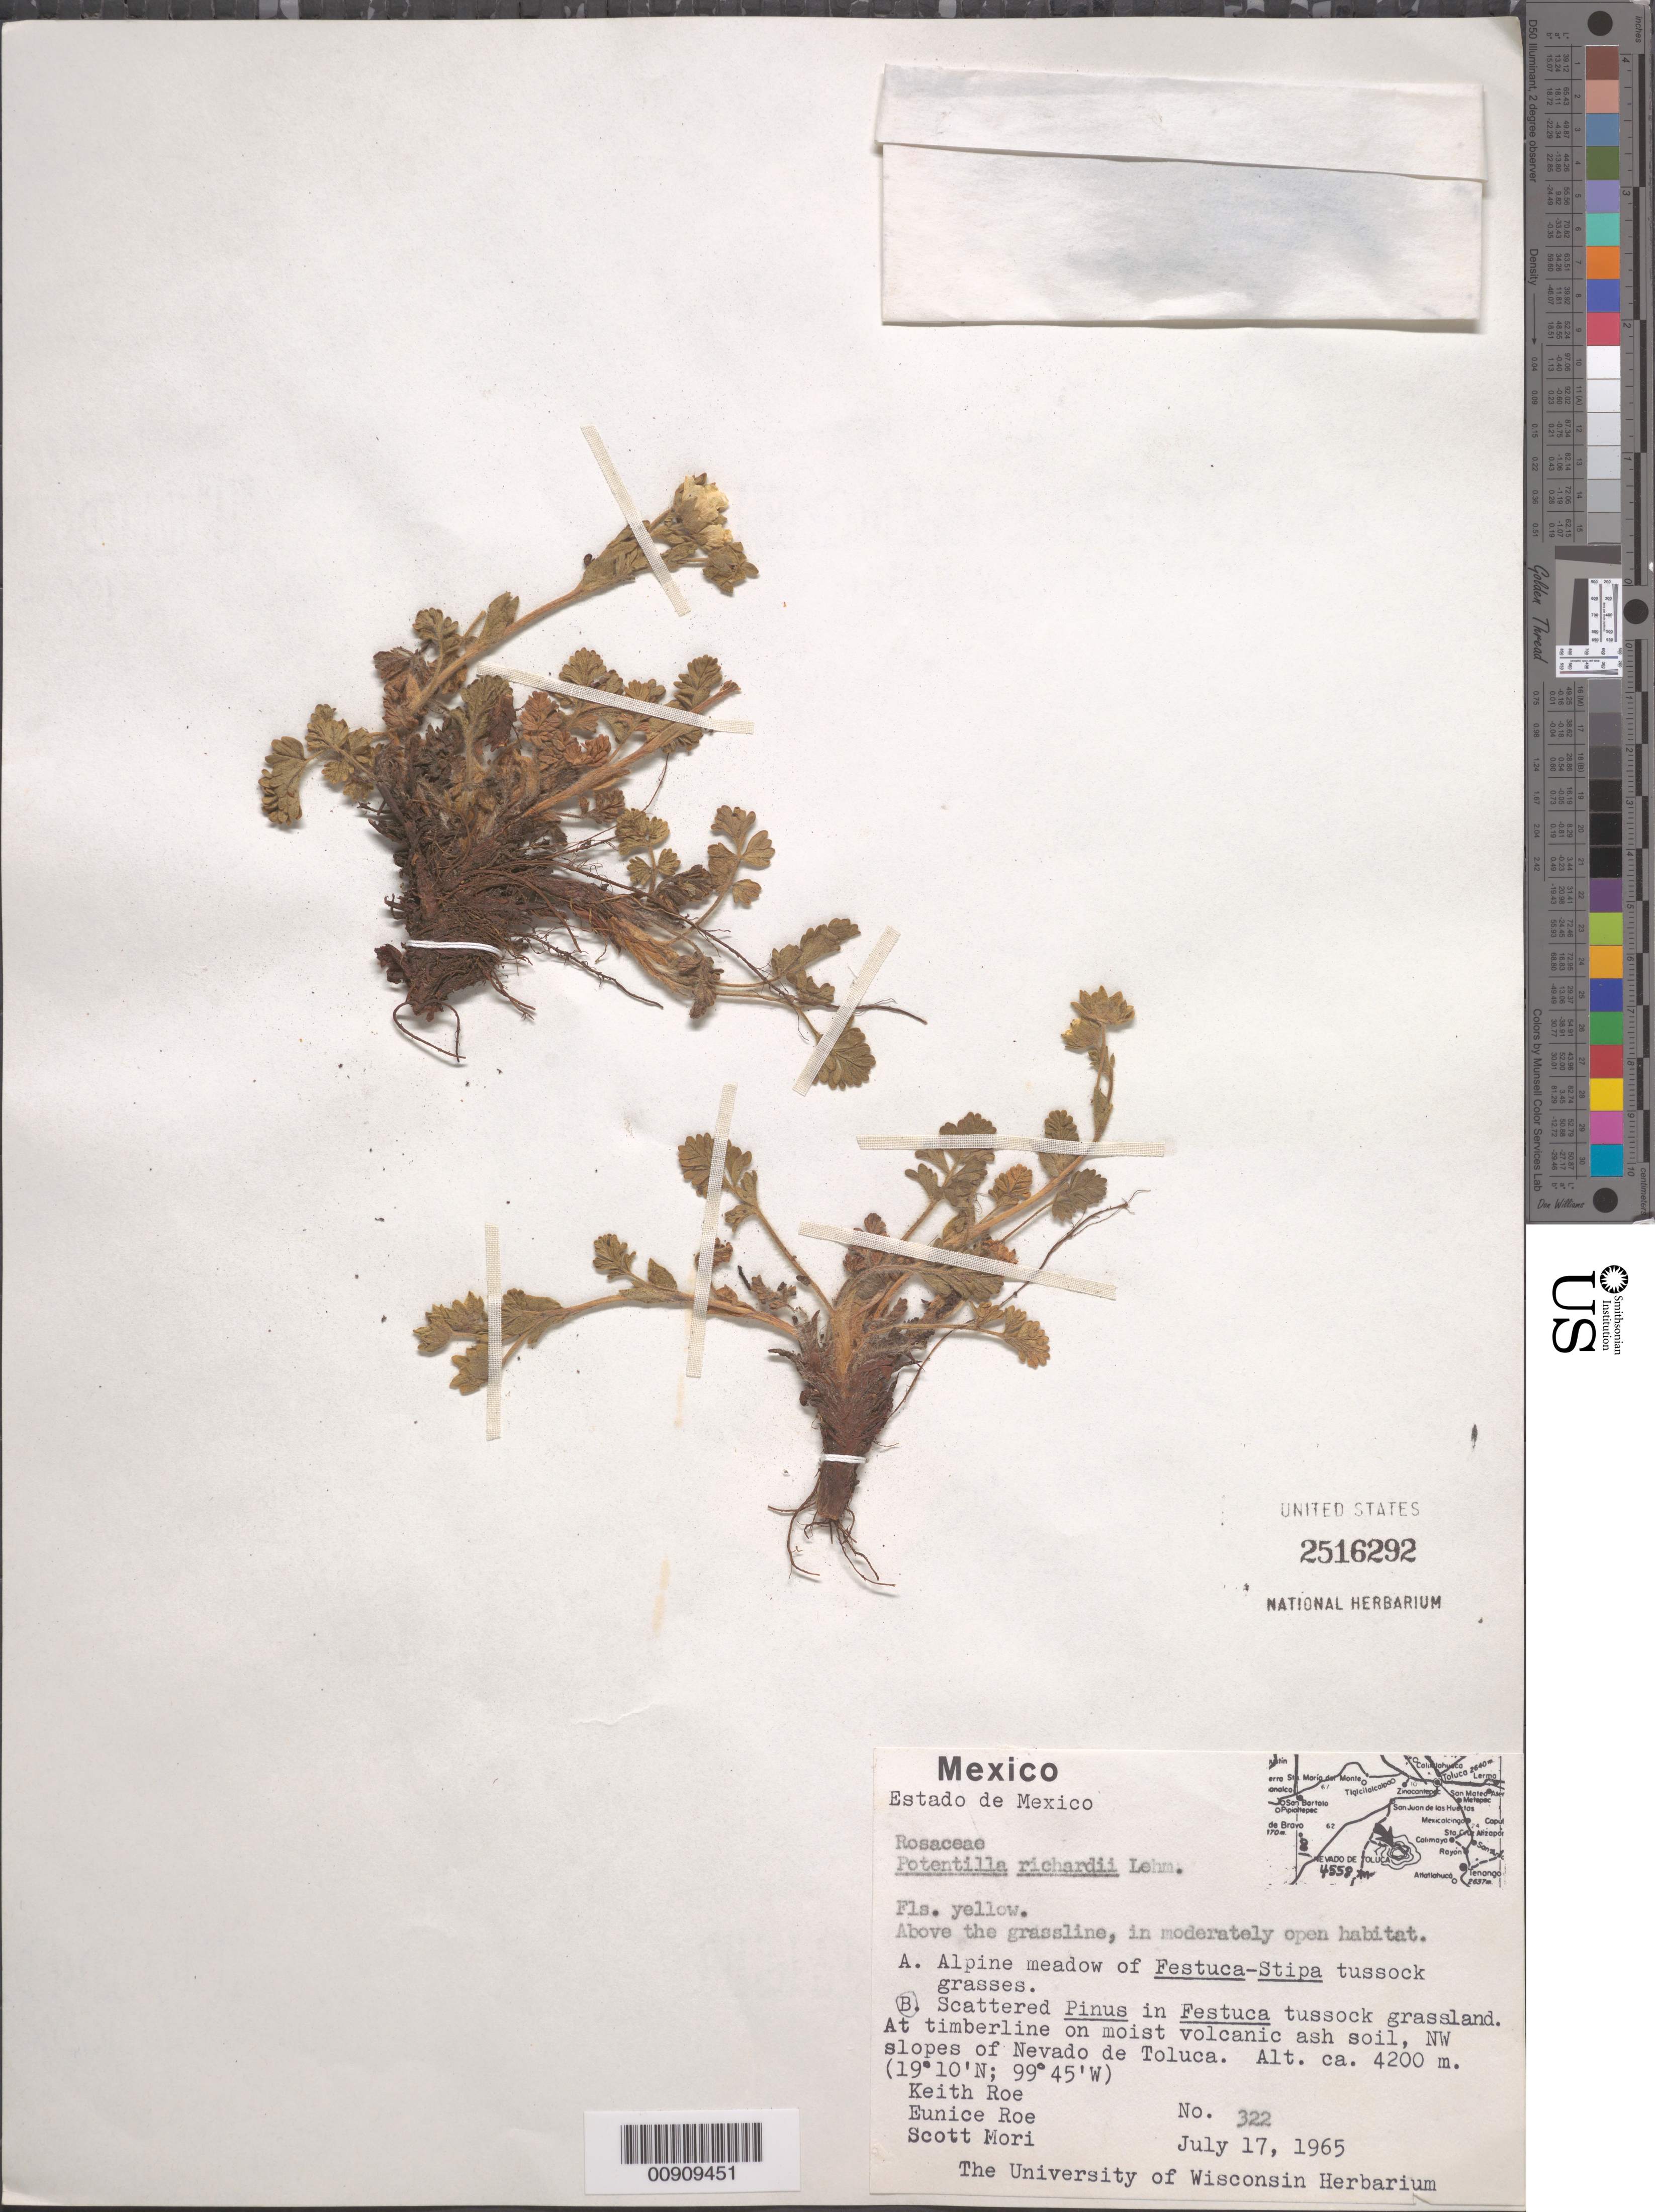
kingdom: Plantae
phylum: Tracheophyta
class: Magnoliopsida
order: Rosales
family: Rosaceae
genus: Potentilla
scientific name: Potentilla richardii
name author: Lehm.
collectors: K. E. Roe, E. Roe & S. Mori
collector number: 322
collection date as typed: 17 Jul 1965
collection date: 1965-07-17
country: Mexico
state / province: México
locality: NW slopes of Nevado de Toluca.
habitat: Above the grassline, in moderately open habitat. Scattered Pinus in Festuca tussock grassland. At timberline on moist volcanic ash soil.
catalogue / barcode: US 2516292